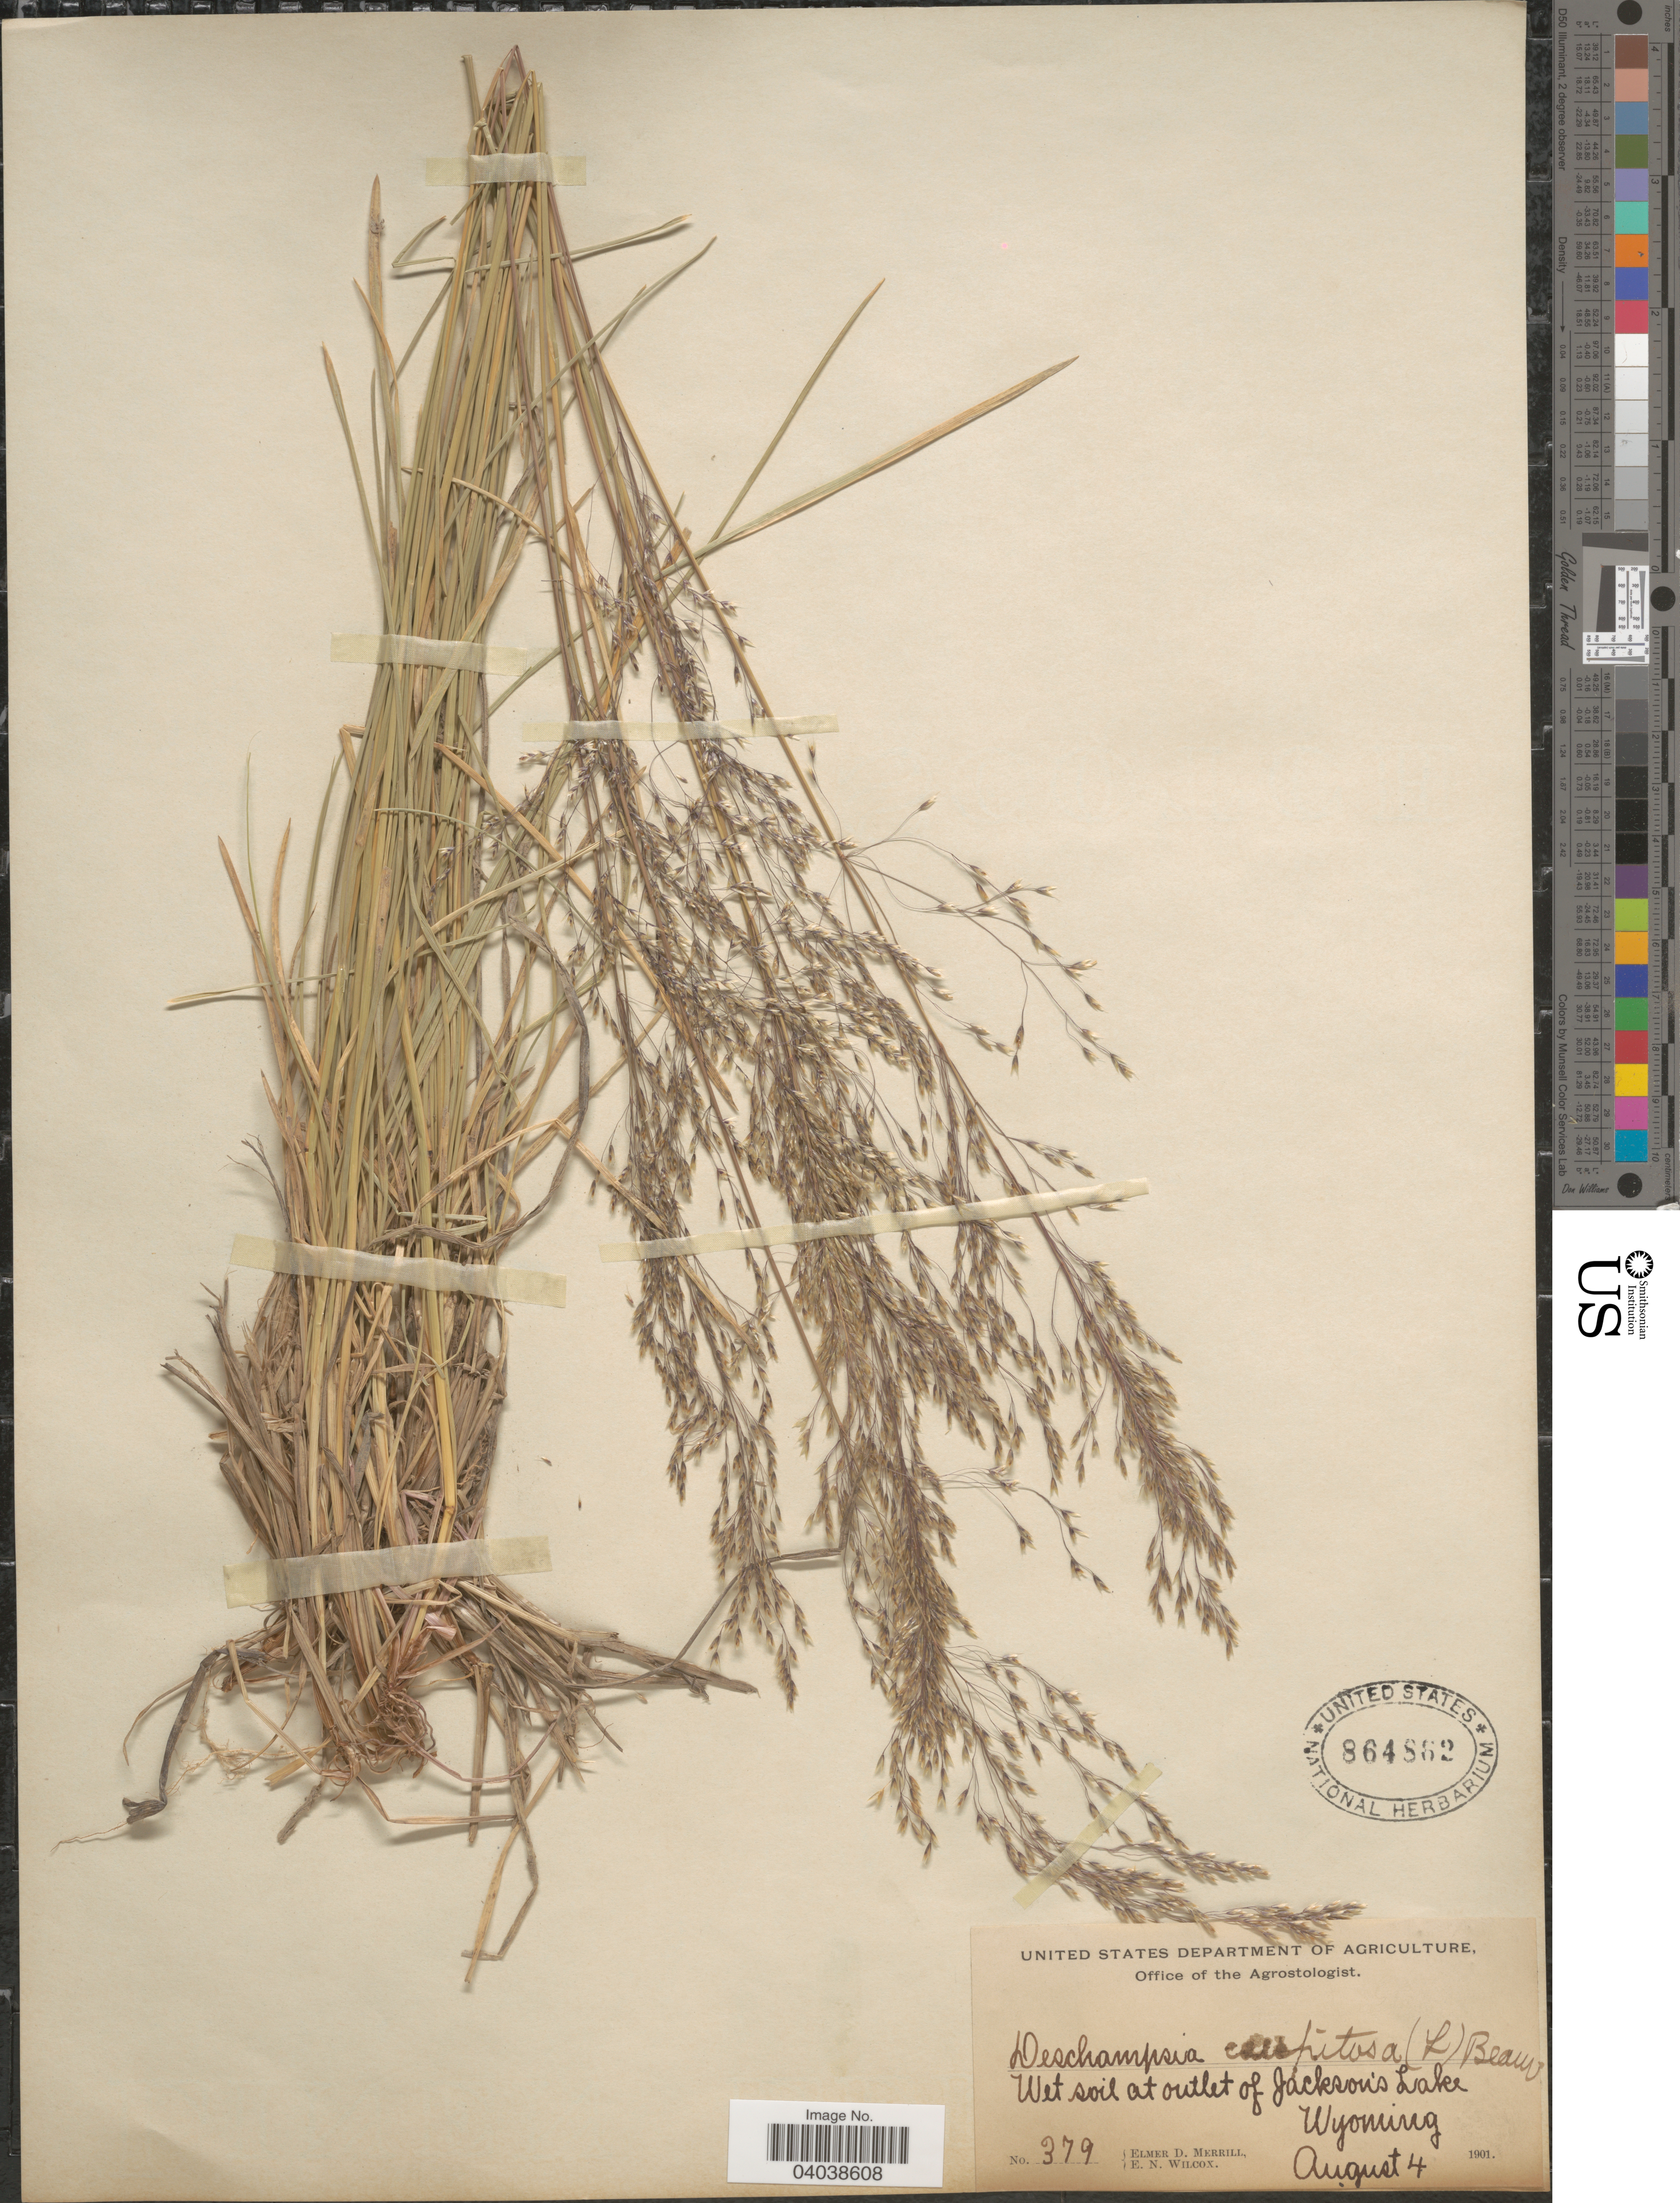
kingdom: Plantae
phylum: Tracheophyta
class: Liliopsida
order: Poales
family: Poaceae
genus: Deschampsia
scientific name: Deschampsia cespitosa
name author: (L.) P. Beauv.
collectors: E. D. Merrill & E. Wilcox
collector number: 379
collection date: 1901-08-04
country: United States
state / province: Wyoming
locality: Wet soil at outlet of Jackson's Lake.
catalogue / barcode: US 864862